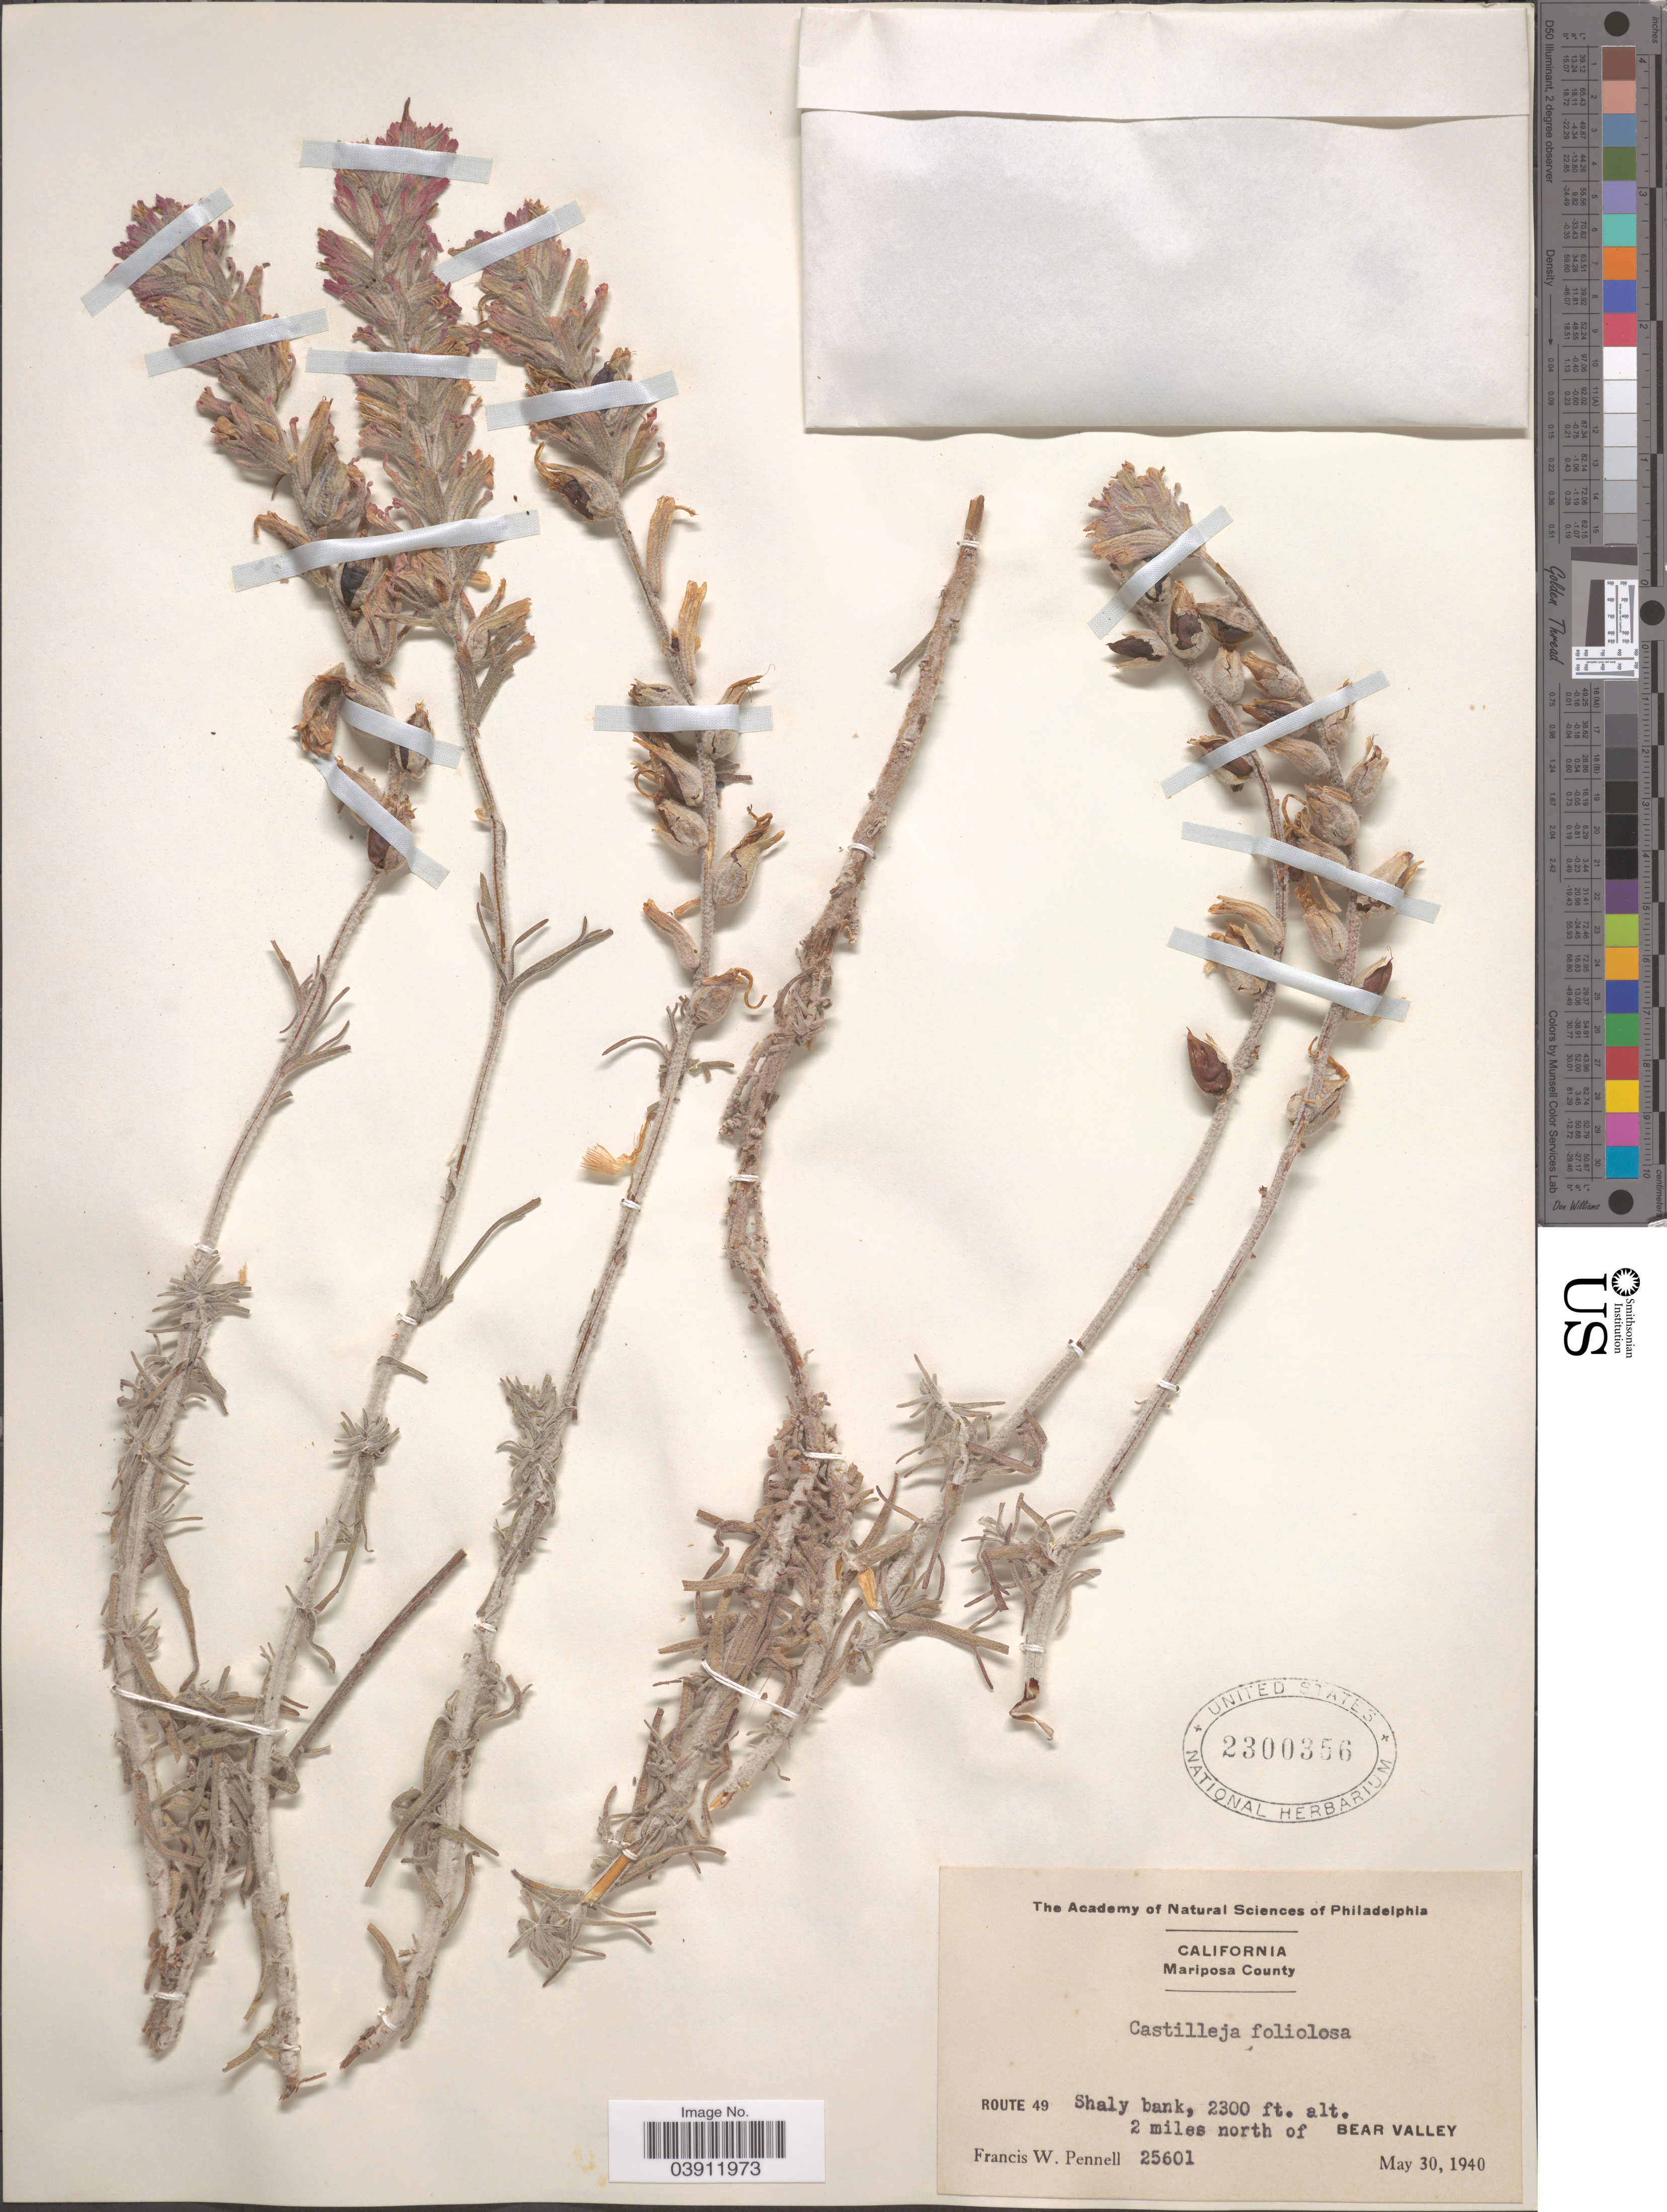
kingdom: Plantae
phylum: Tracheophyta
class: Magnoliopsida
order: Lamiales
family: Orobanchaceae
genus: Castilleja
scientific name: Castilleja foliolosa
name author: Hook. f.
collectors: F. W. Pennell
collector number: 25601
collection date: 1940-05-30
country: United States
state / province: California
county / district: Mariposa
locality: Mariposa County. Route 49, 2 miles north of Bear Valley.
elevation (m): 701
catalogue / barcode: US 2300356